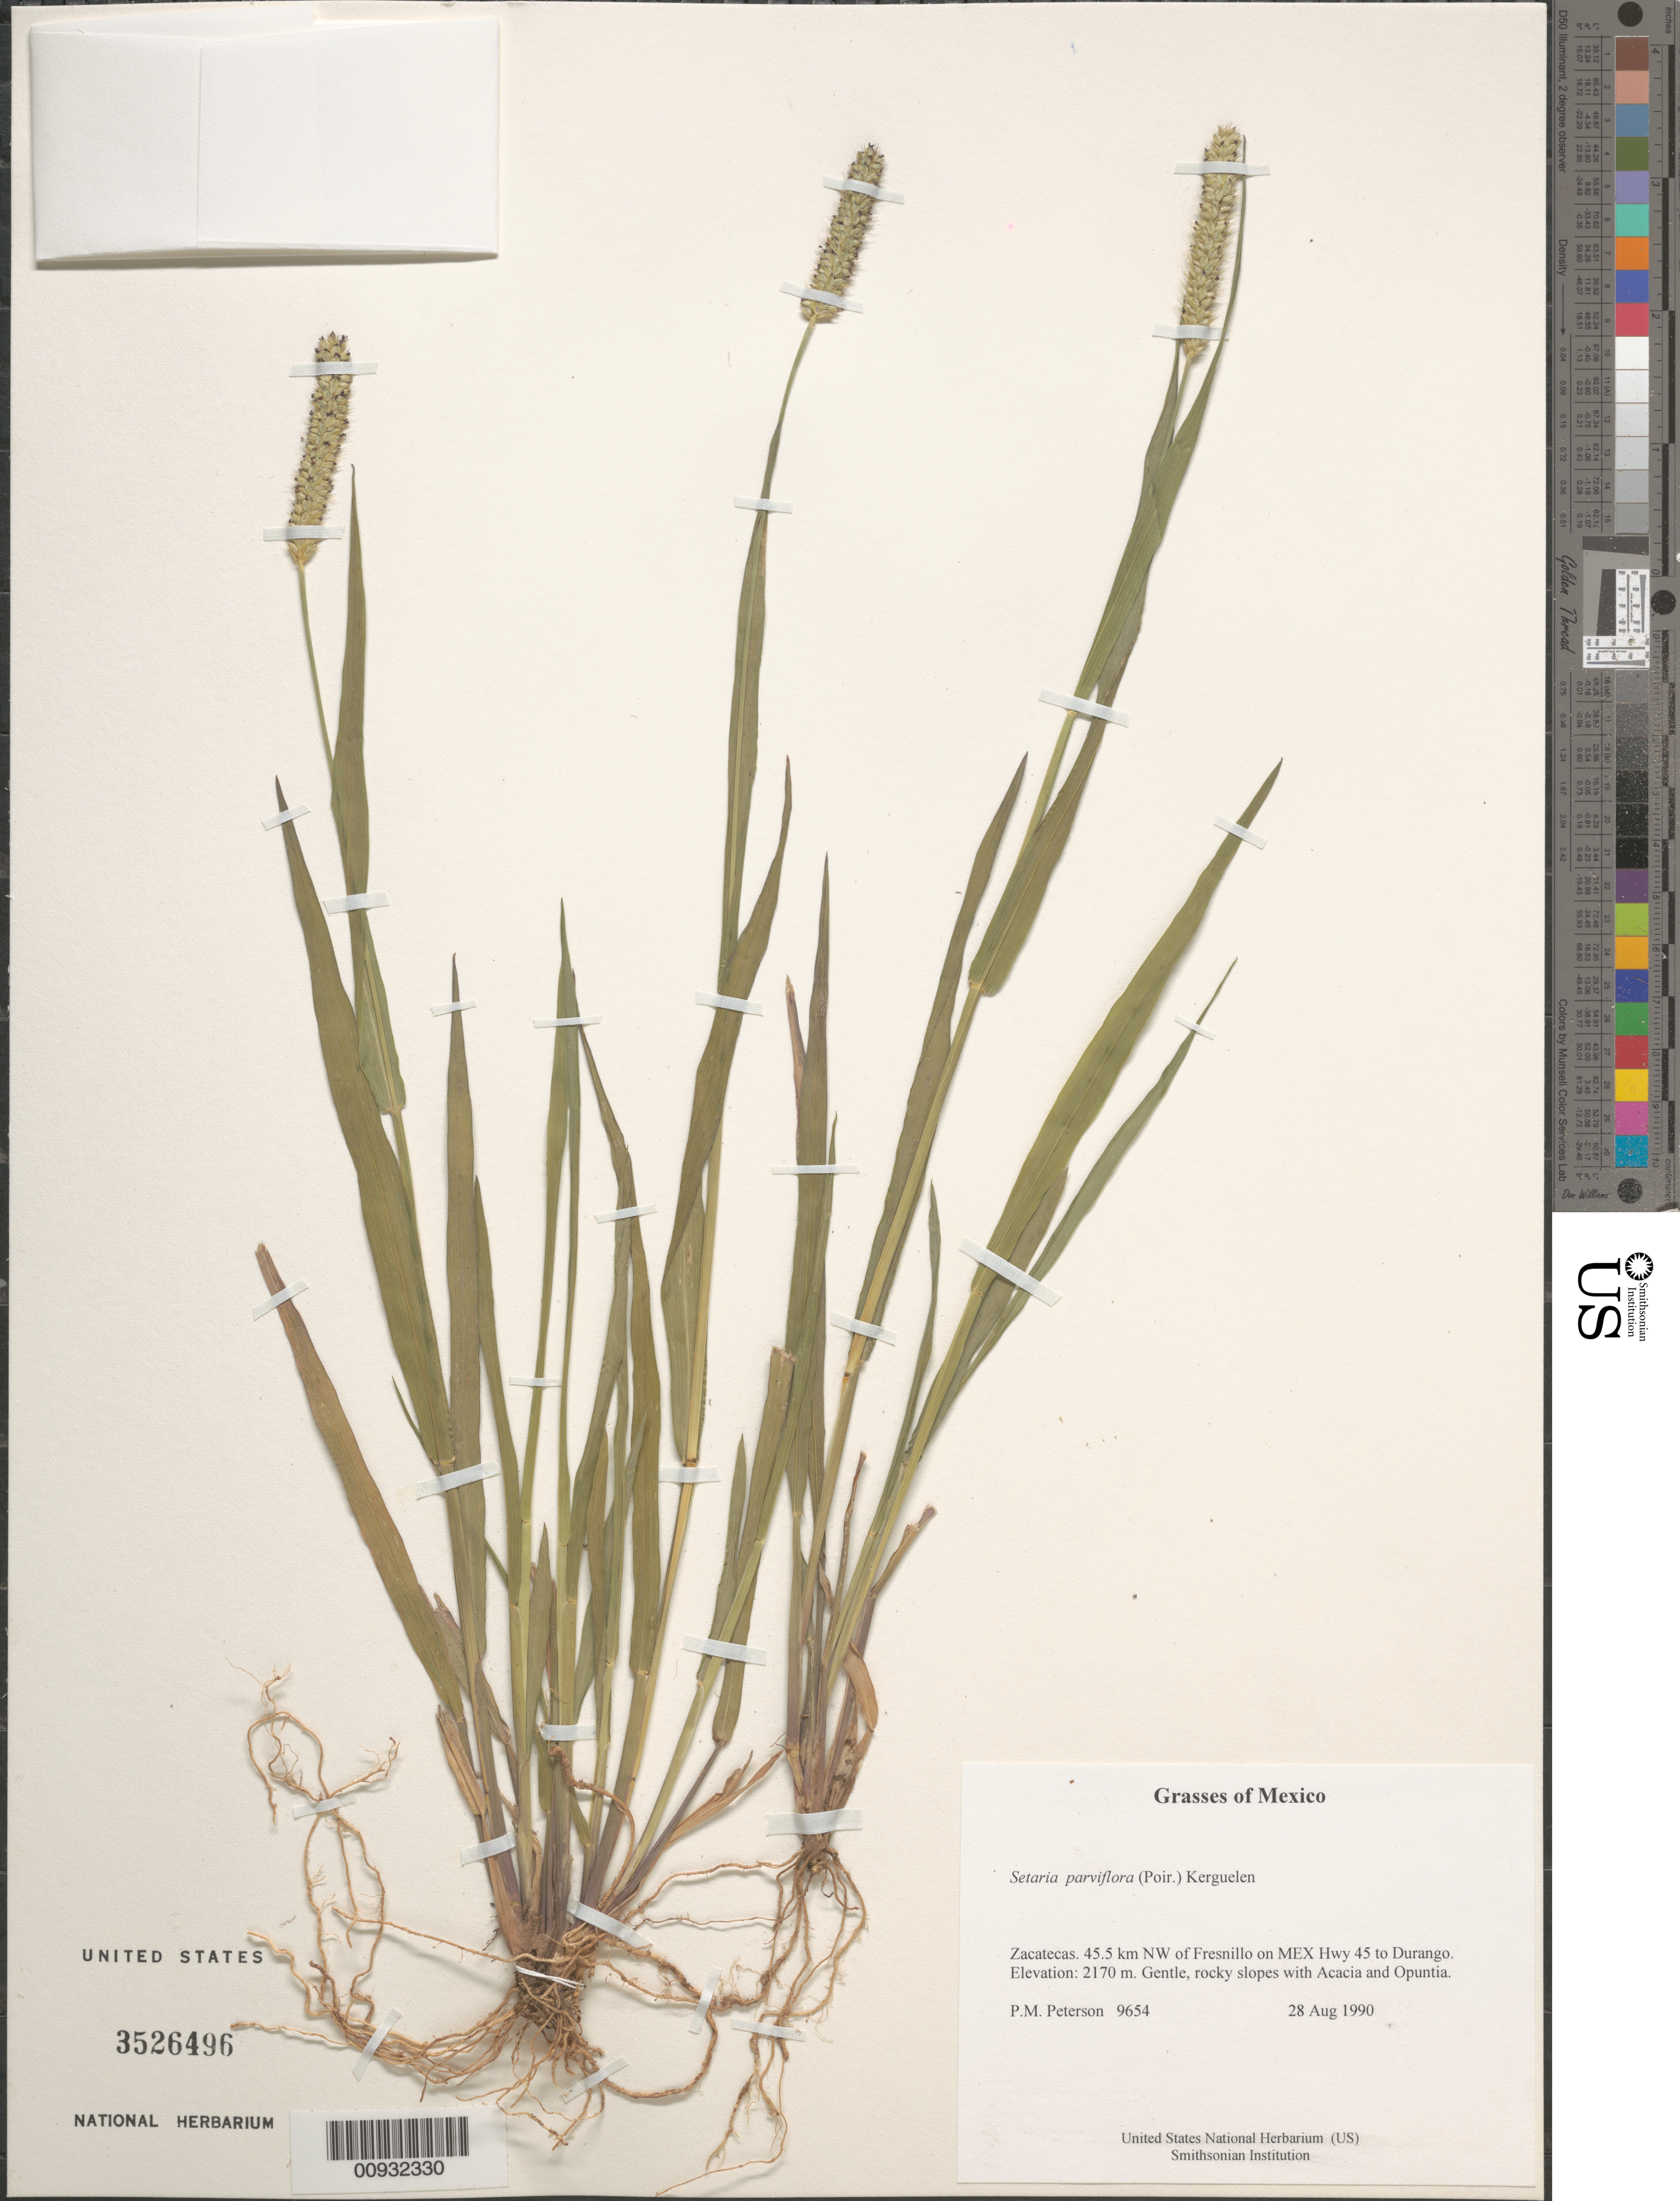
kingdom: Plantae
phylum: Tracheophyta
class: Liliopsida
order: Poales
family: Poaceae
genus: Setaria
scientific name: Setaria parviflora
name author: (Poir.) Kerguélen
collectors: P. M. Peterson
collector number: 09654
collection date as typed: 28 Aug 1990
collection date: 1990-08-28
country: Mexico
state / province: Zacatecas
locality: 45.5 km NW of Fresnillo on MEX Hwy 45 to Durango.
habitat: Gentle, rocky slopes with Acacia and Opuntia.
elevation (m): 2170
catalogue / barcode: US 3526496